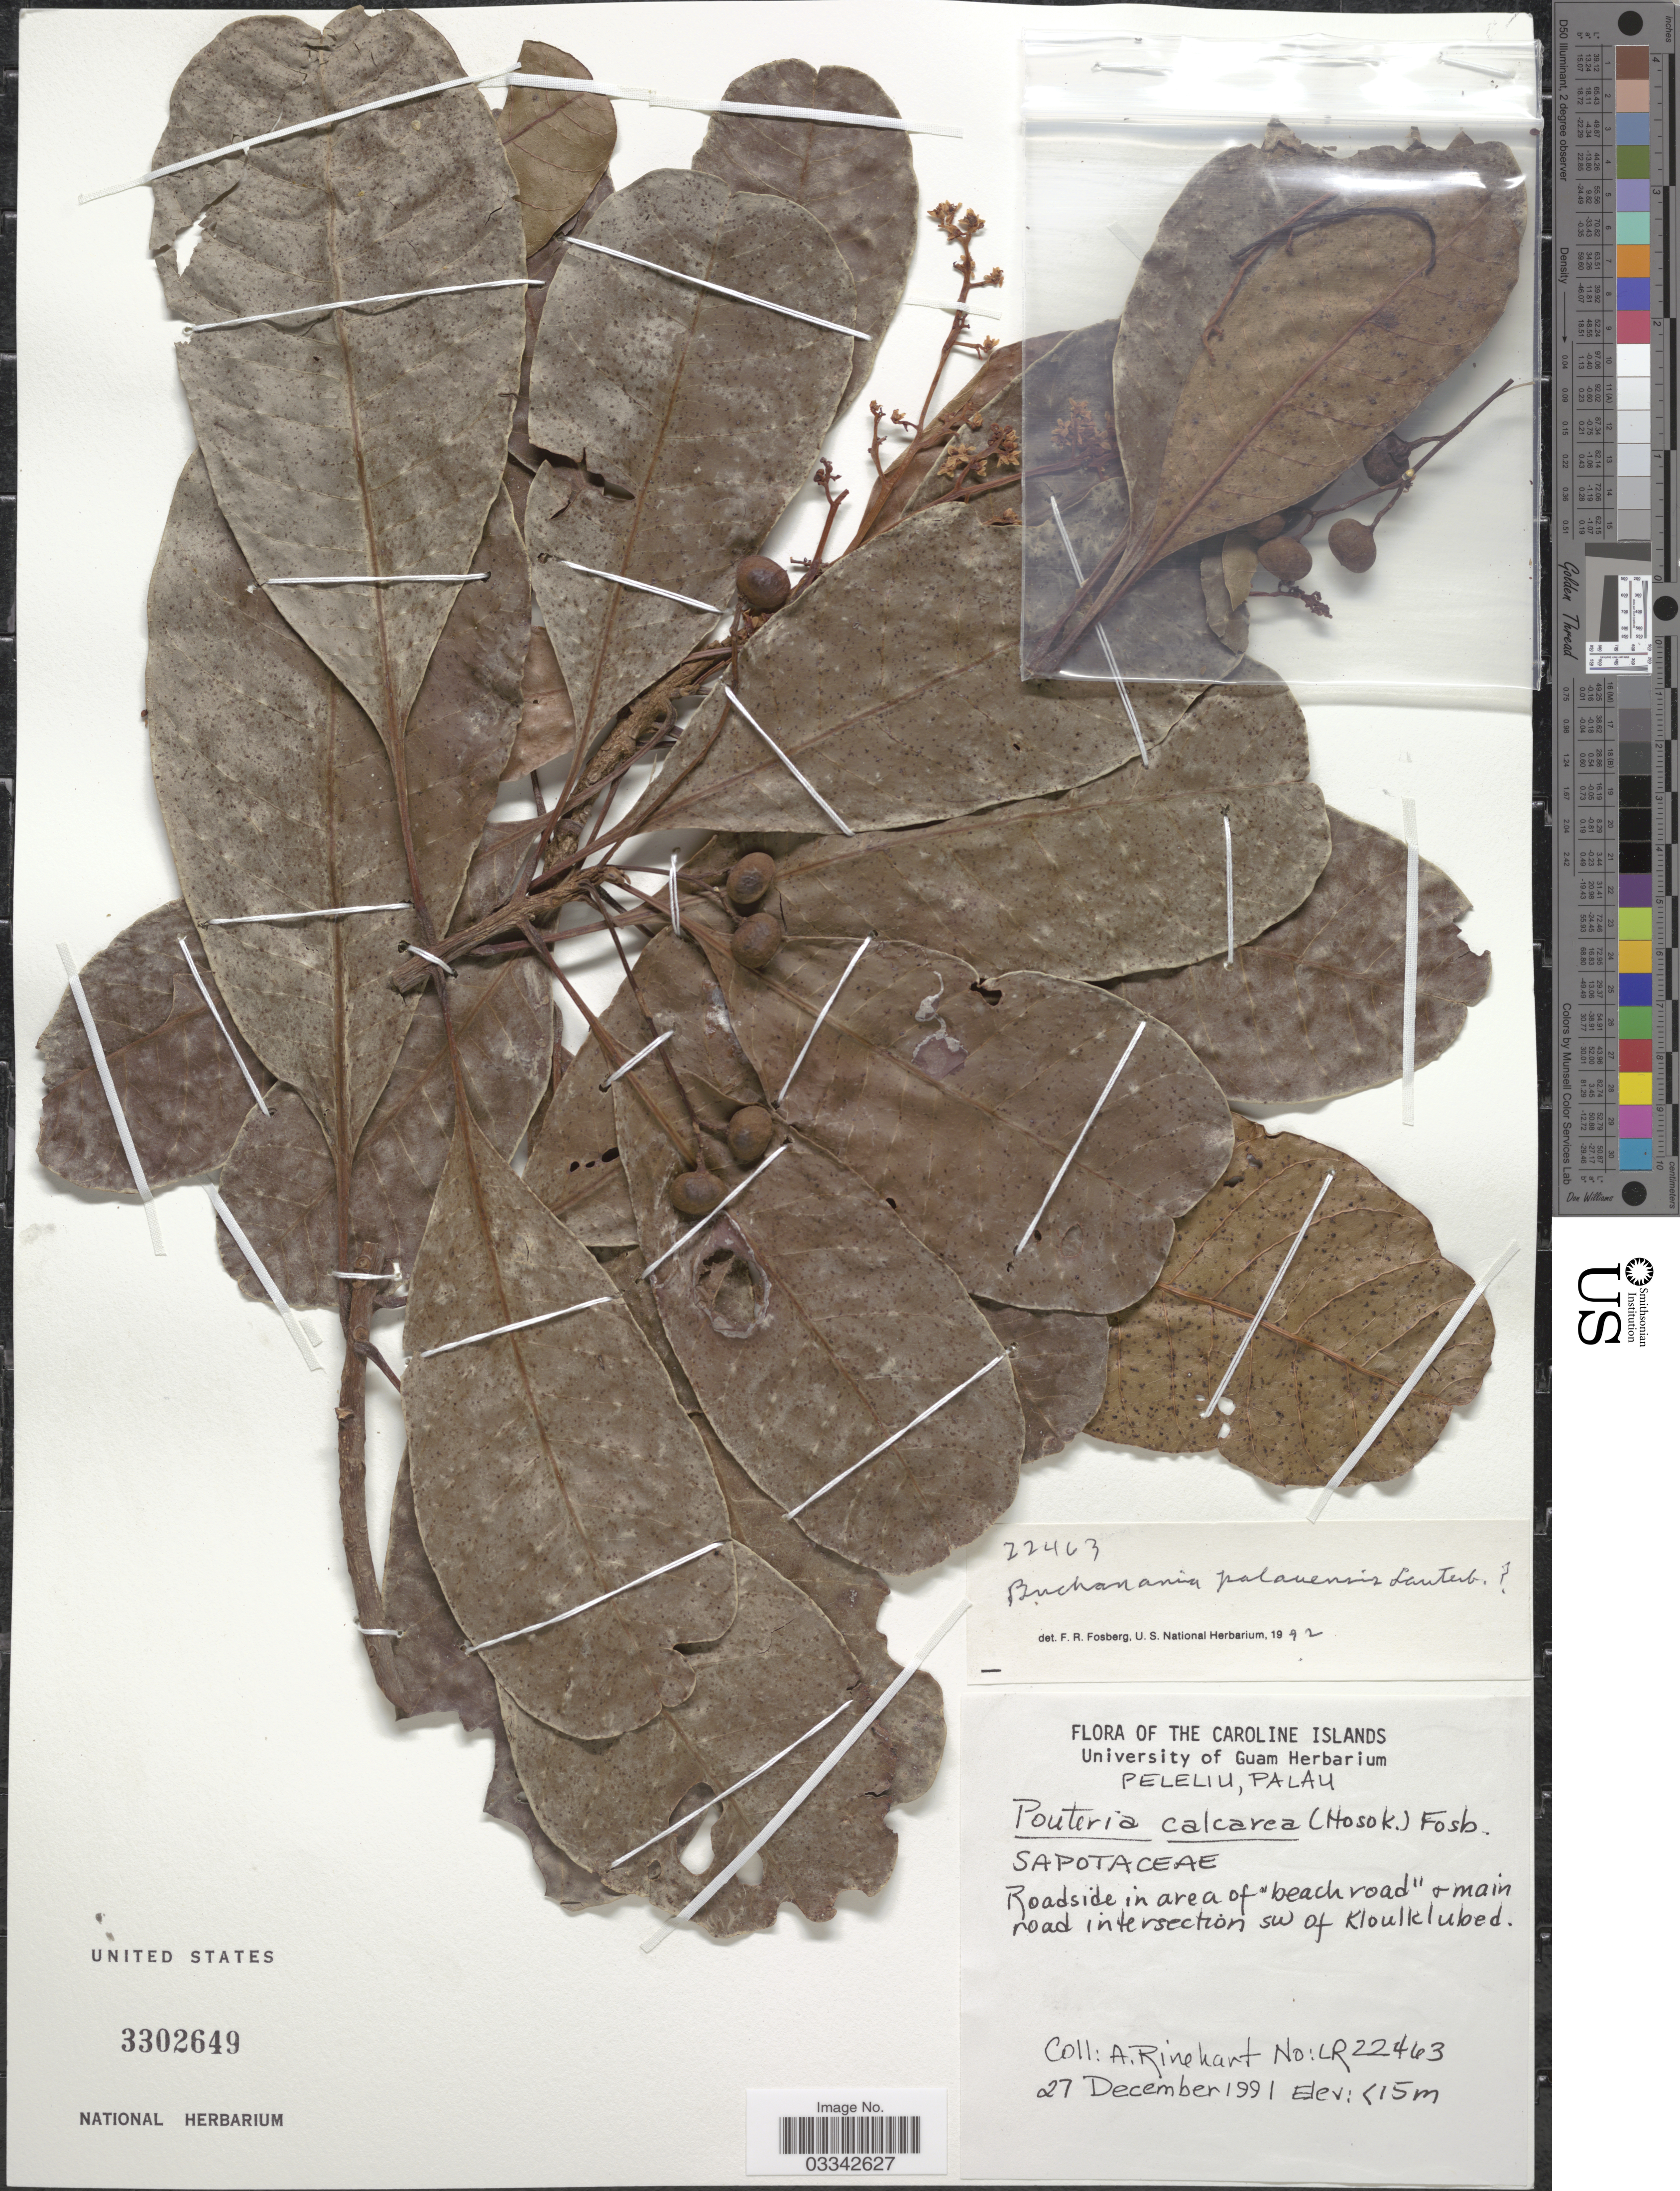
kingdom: Plantae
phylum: Tracheophyta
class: Magnoliopsida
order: Sapindales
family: Anacardiaceae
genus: Buchanania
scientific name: Buchanania palawensis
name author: Lauterb.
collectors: A. Rinehart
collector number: LR 22463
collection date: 1991-12-27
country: Palau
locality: The Caroline Islands. Peleliu, Palau. Roadside in area of "beach road" & main road intersection sw of Kloulklubed.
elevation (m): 15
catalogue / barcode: US 3302649